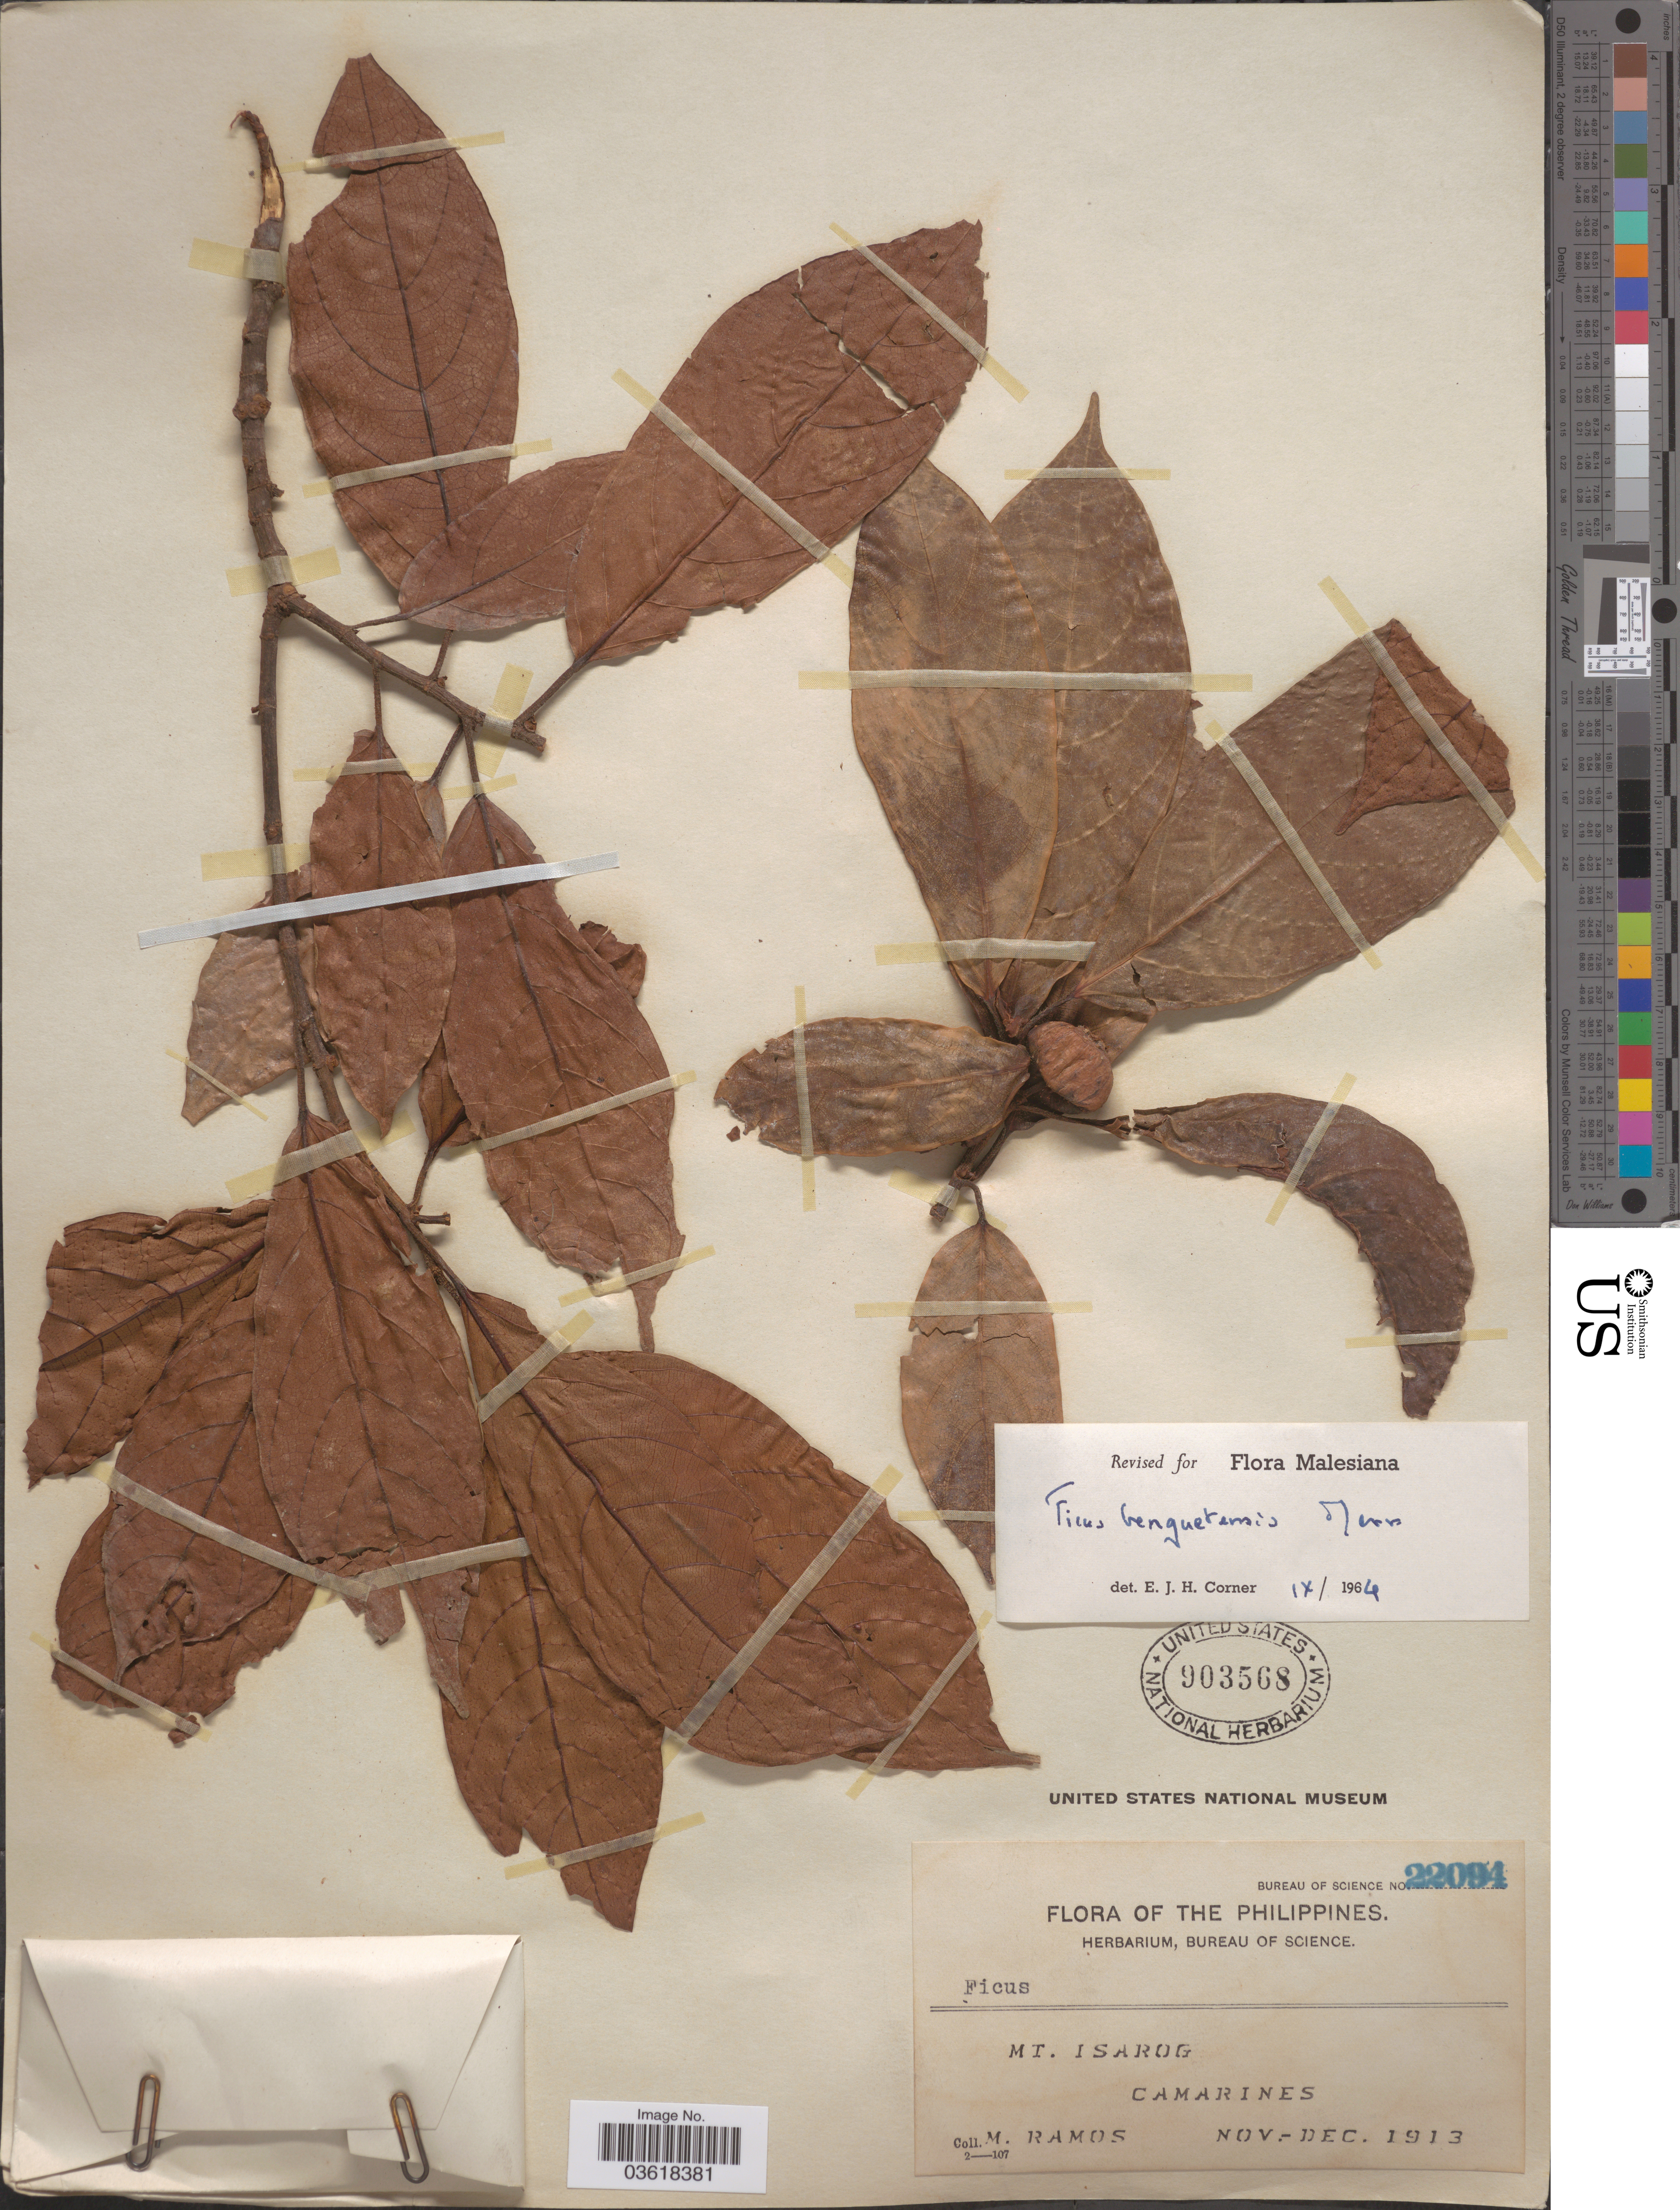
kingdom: Plantae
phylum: Tracheophyta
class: Magnoliopsida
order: Rosales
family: Moraceae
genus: Ficus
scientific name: Ficus benguetensis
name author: Merr.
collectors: M. Ramos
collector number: Bureau of Science 22094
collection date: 1913-11/1913-12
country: Philippines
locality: Mt. Isarog, Camarines.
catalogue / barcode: US 903568